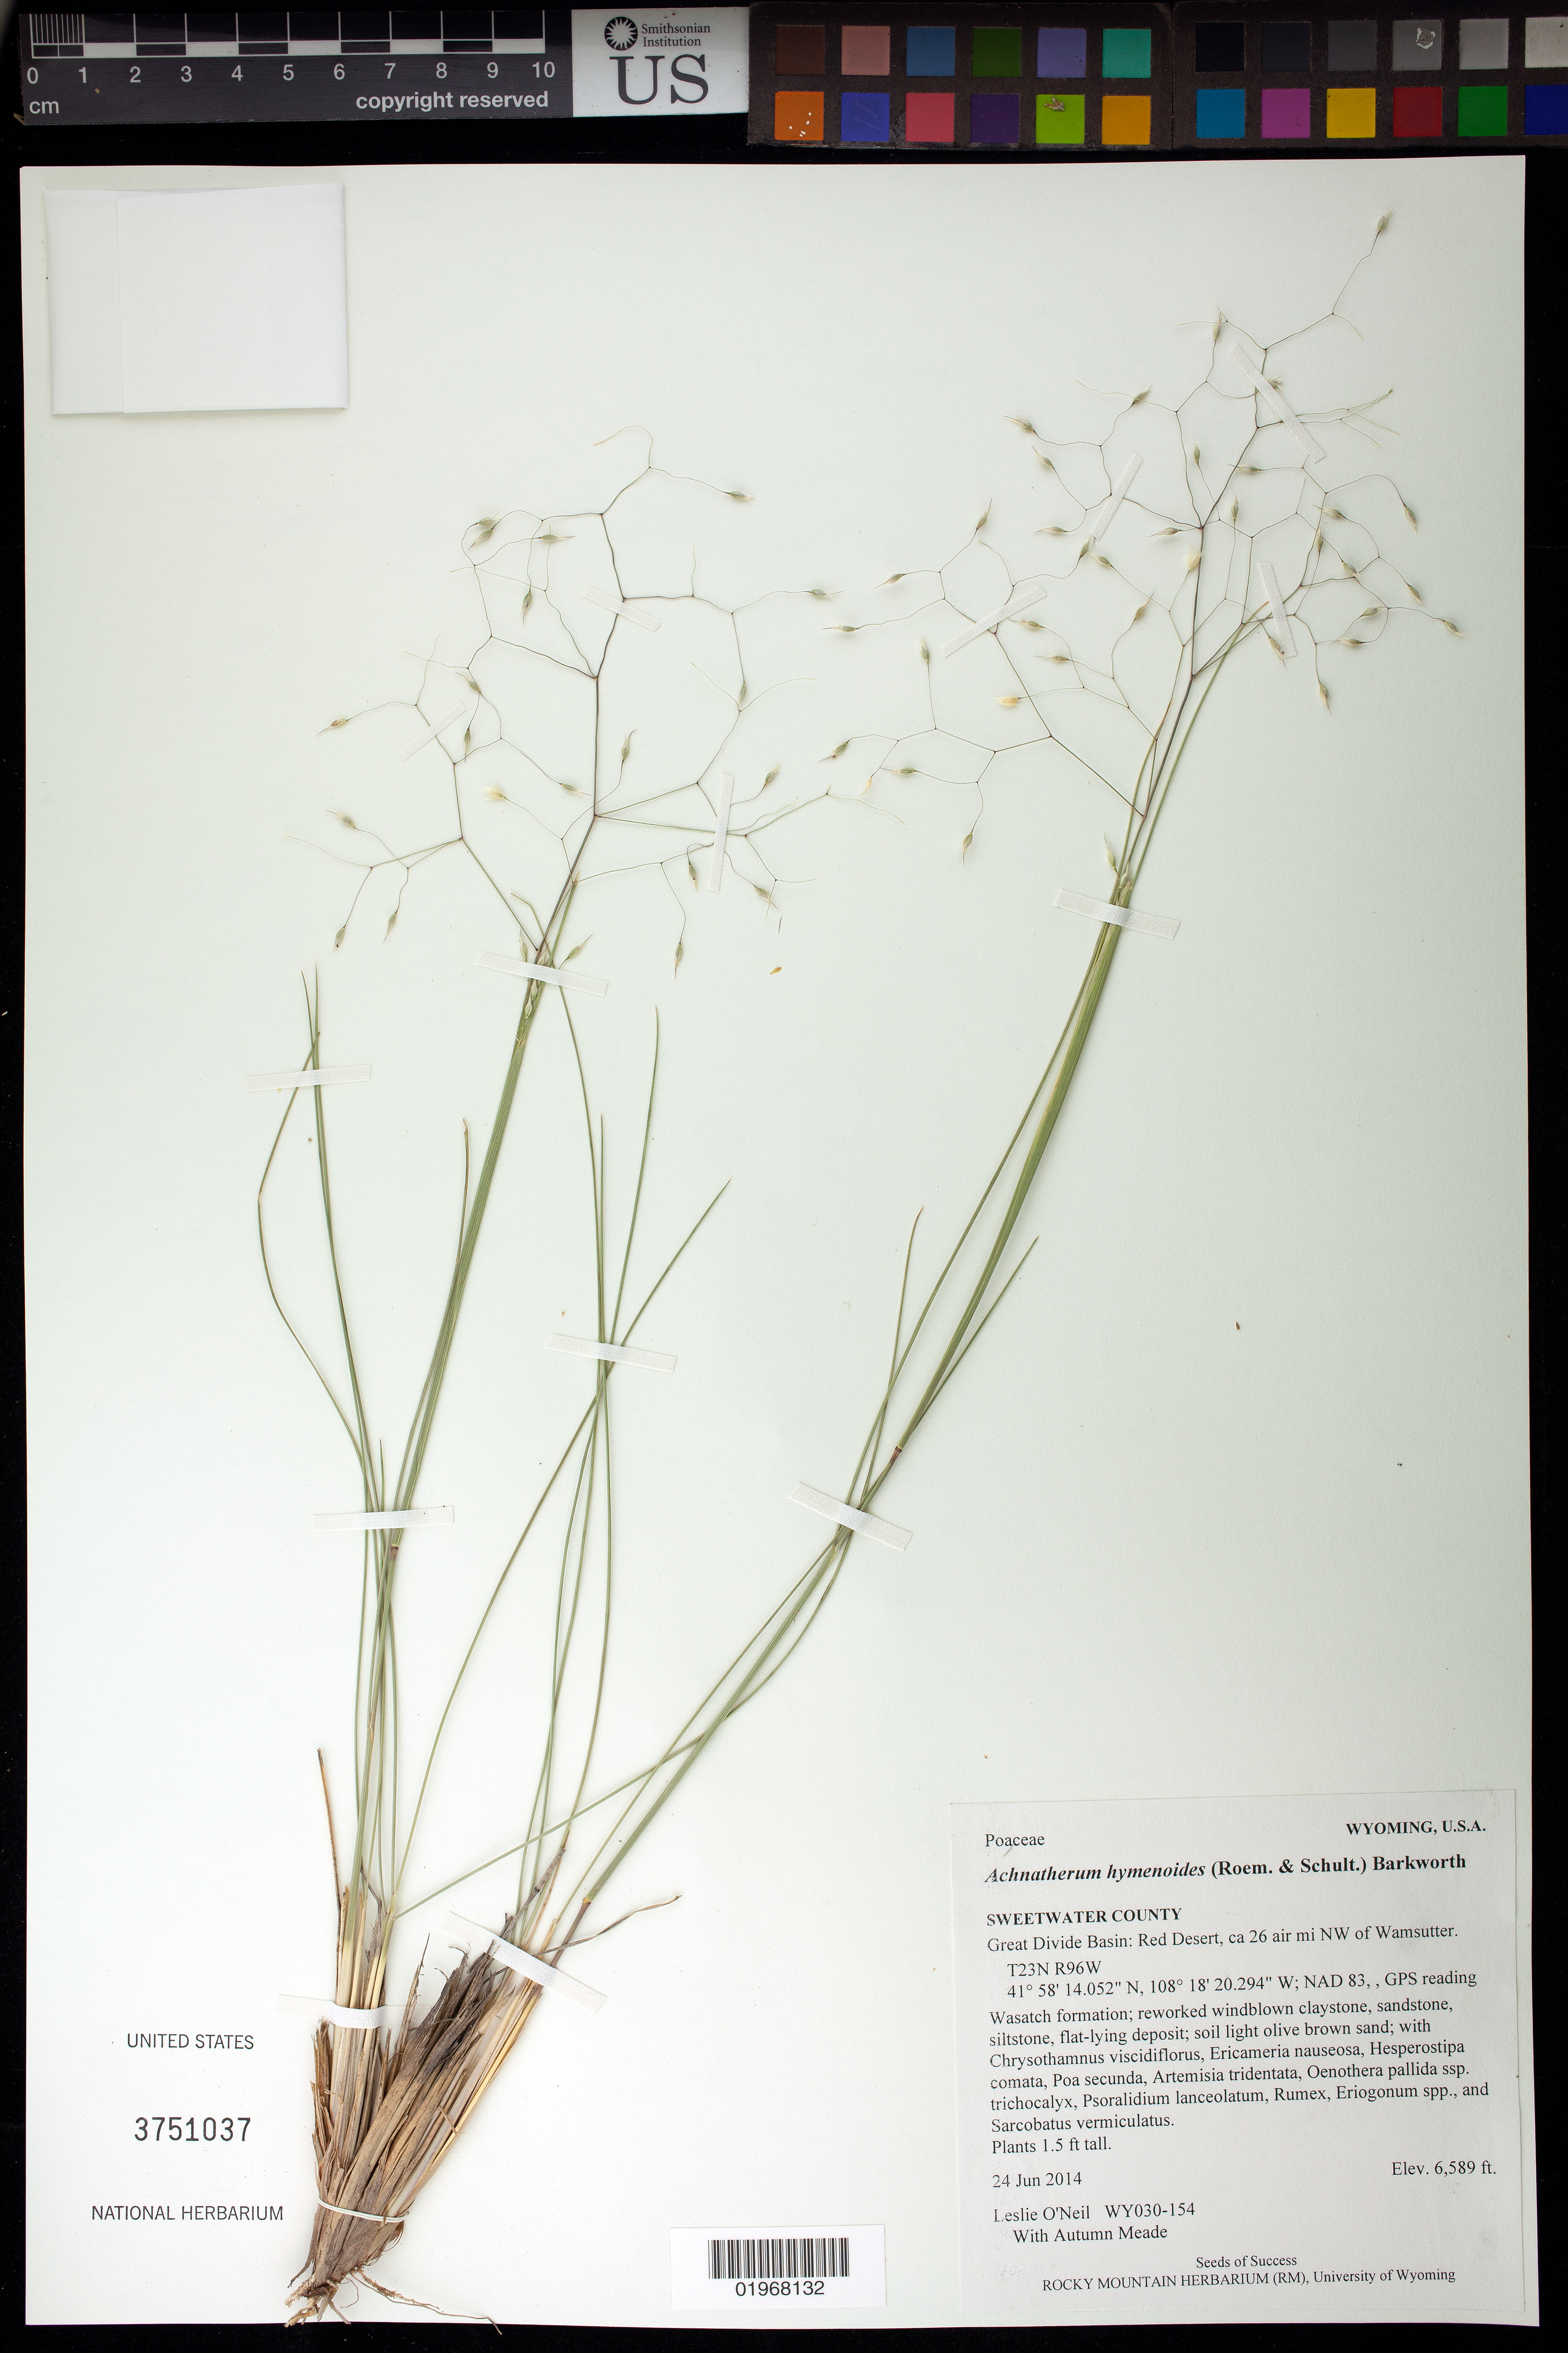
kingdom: Plantae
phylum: Tracheophyta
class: Liliopsida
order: Poales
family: Poaceae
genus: Achnatherum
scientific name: Achnatherum hymenoides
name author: (Roem. & Schult.) Barkworth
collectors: L. O'Neil & A. Meade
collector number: WY030-154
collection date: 2014-06-24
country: United States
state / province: Wyoming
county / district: Sweetwater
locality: Great Divide Basin: Red Desert, ca 26 air mi. NW of Wamsutter.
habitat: Reworked windblown claystone, sandstone, siltstone, flat-lying deposit; soil light olive brown sand.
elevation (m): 2008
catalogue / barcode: US 3751037